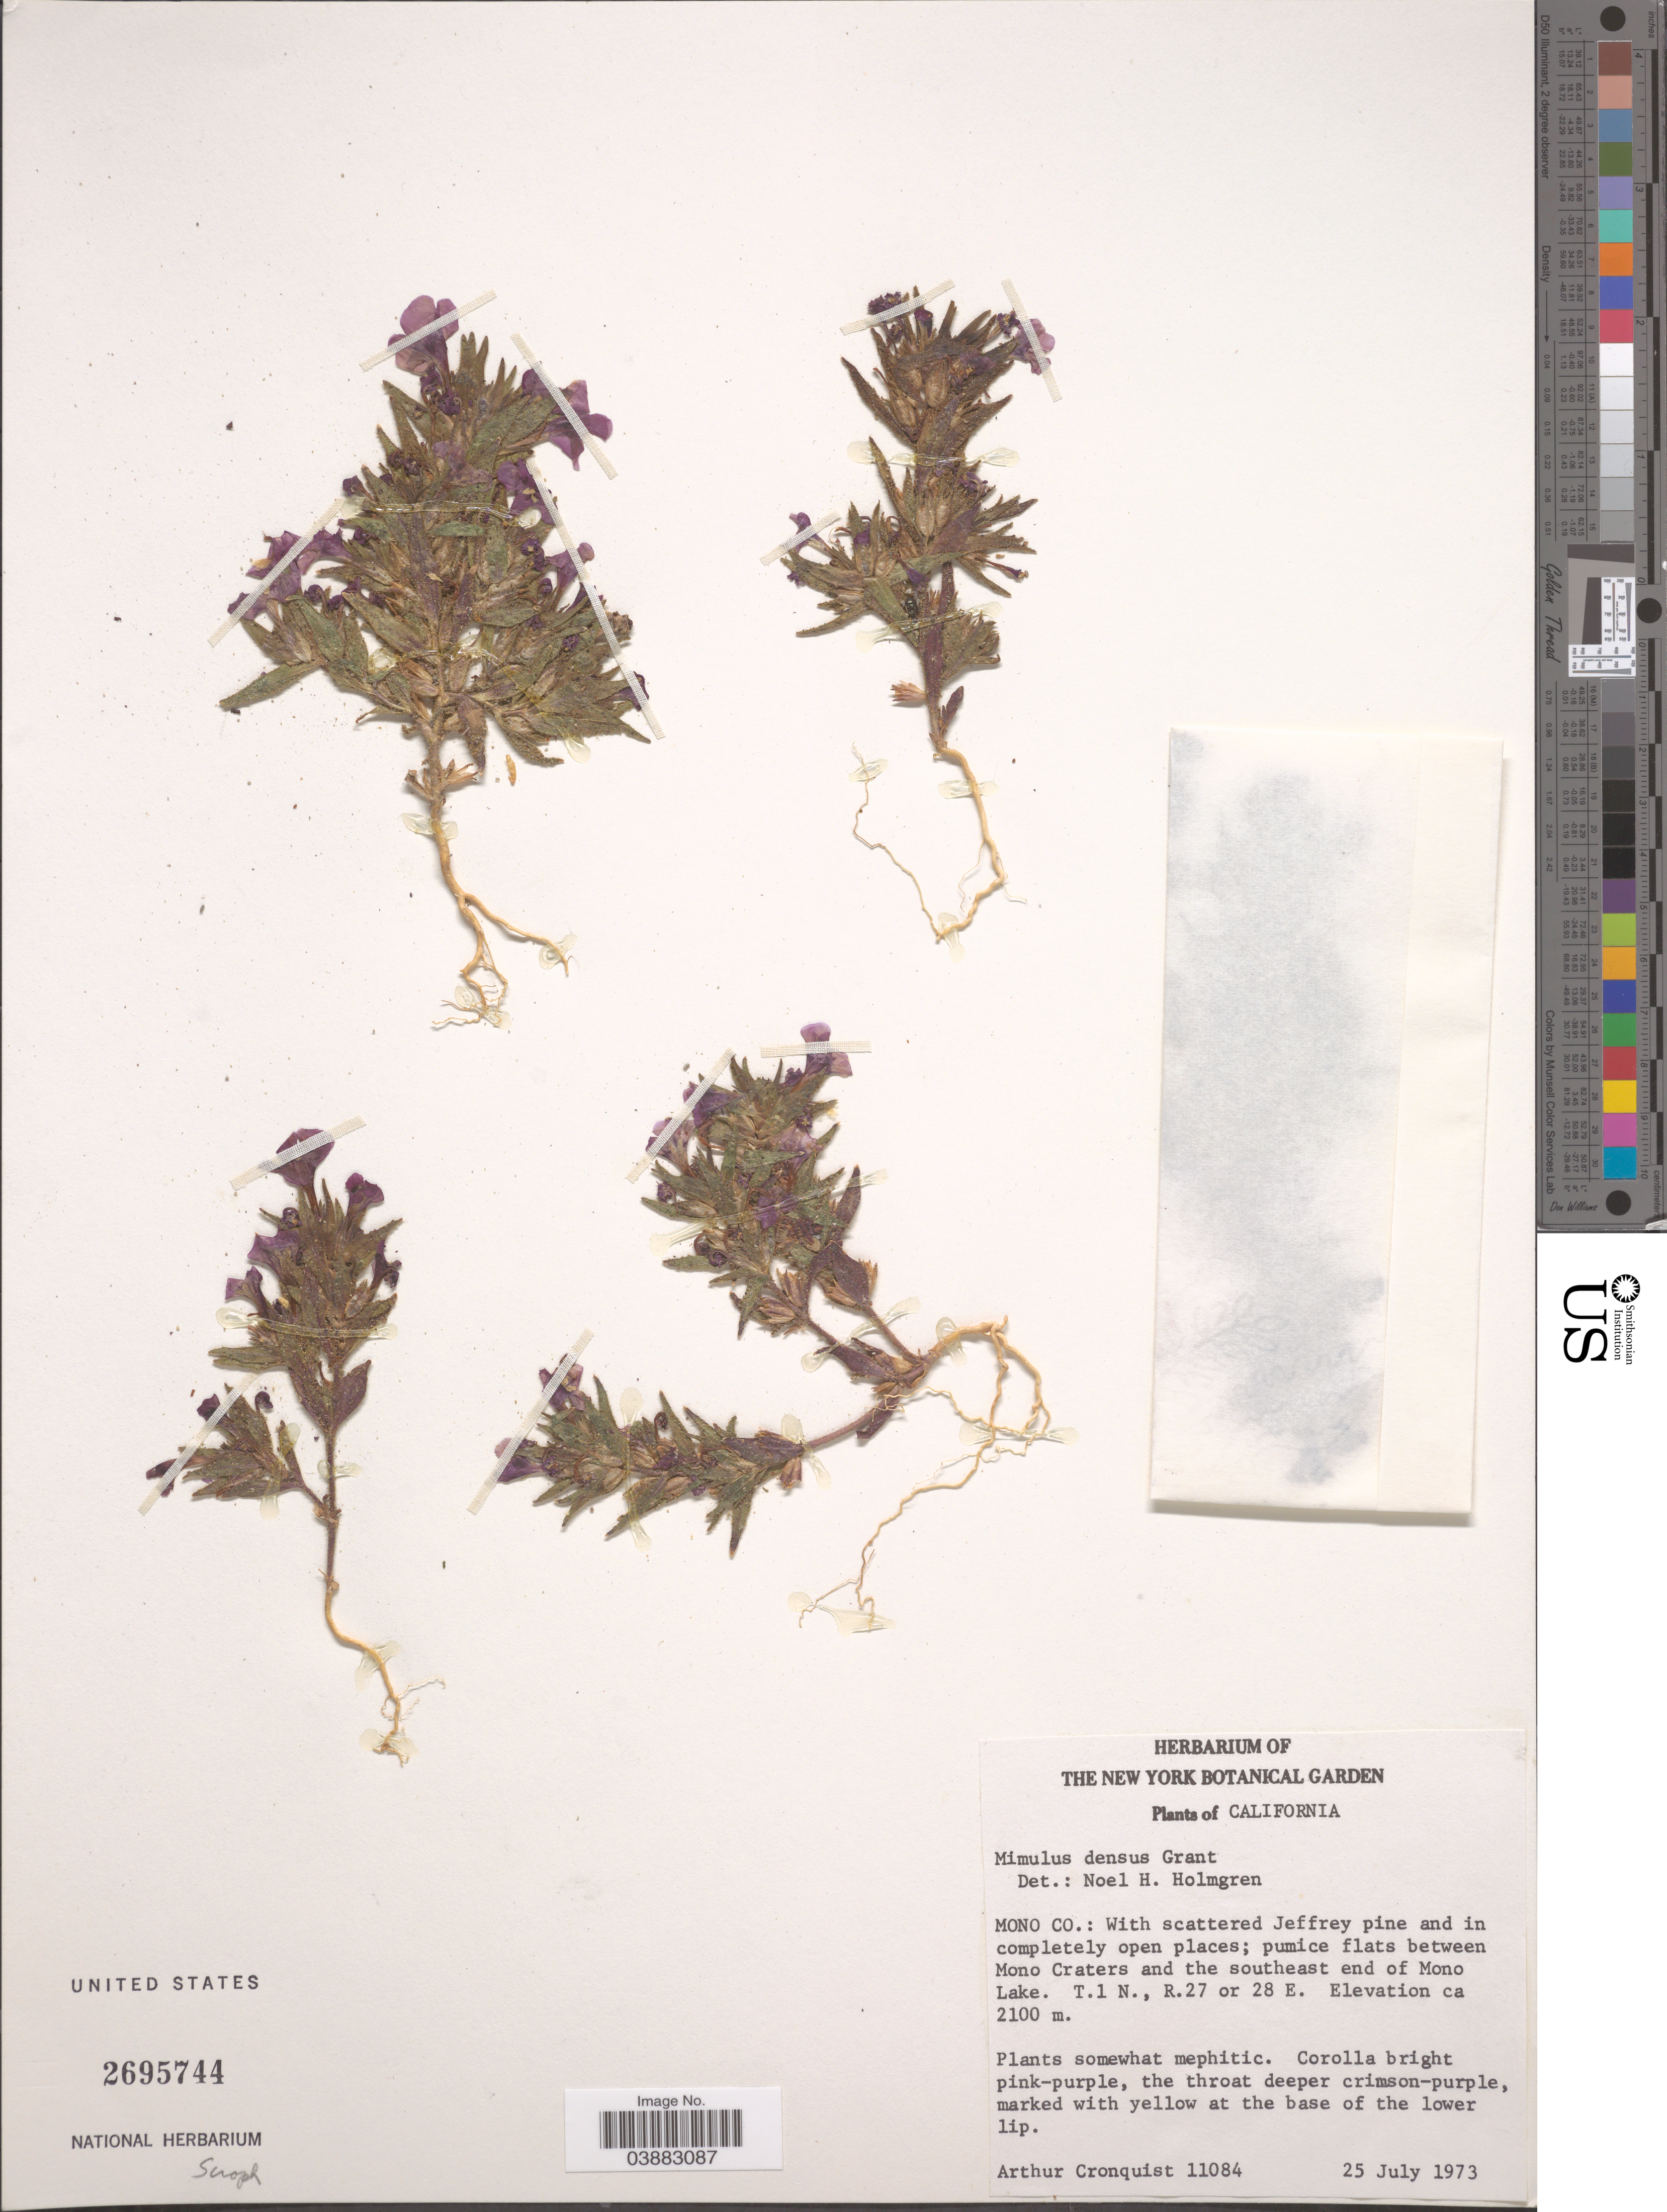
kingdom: Plantae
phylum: Tracheophyta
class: Magnoliopsida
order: Lamiales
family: Phrymaceae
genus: Mimulus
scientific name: Mimulus wolfii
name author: Eastw.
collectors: A. J. Cronquist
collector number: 11084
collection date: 1973-07-25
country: United States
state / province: California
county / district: Mono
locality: Mono Co.: Pumice flats between Mono Craters and the southeast end of Mono Lake. T.1 N., R. 27 or 28 E.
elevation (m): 2100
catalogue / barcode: US 2675744